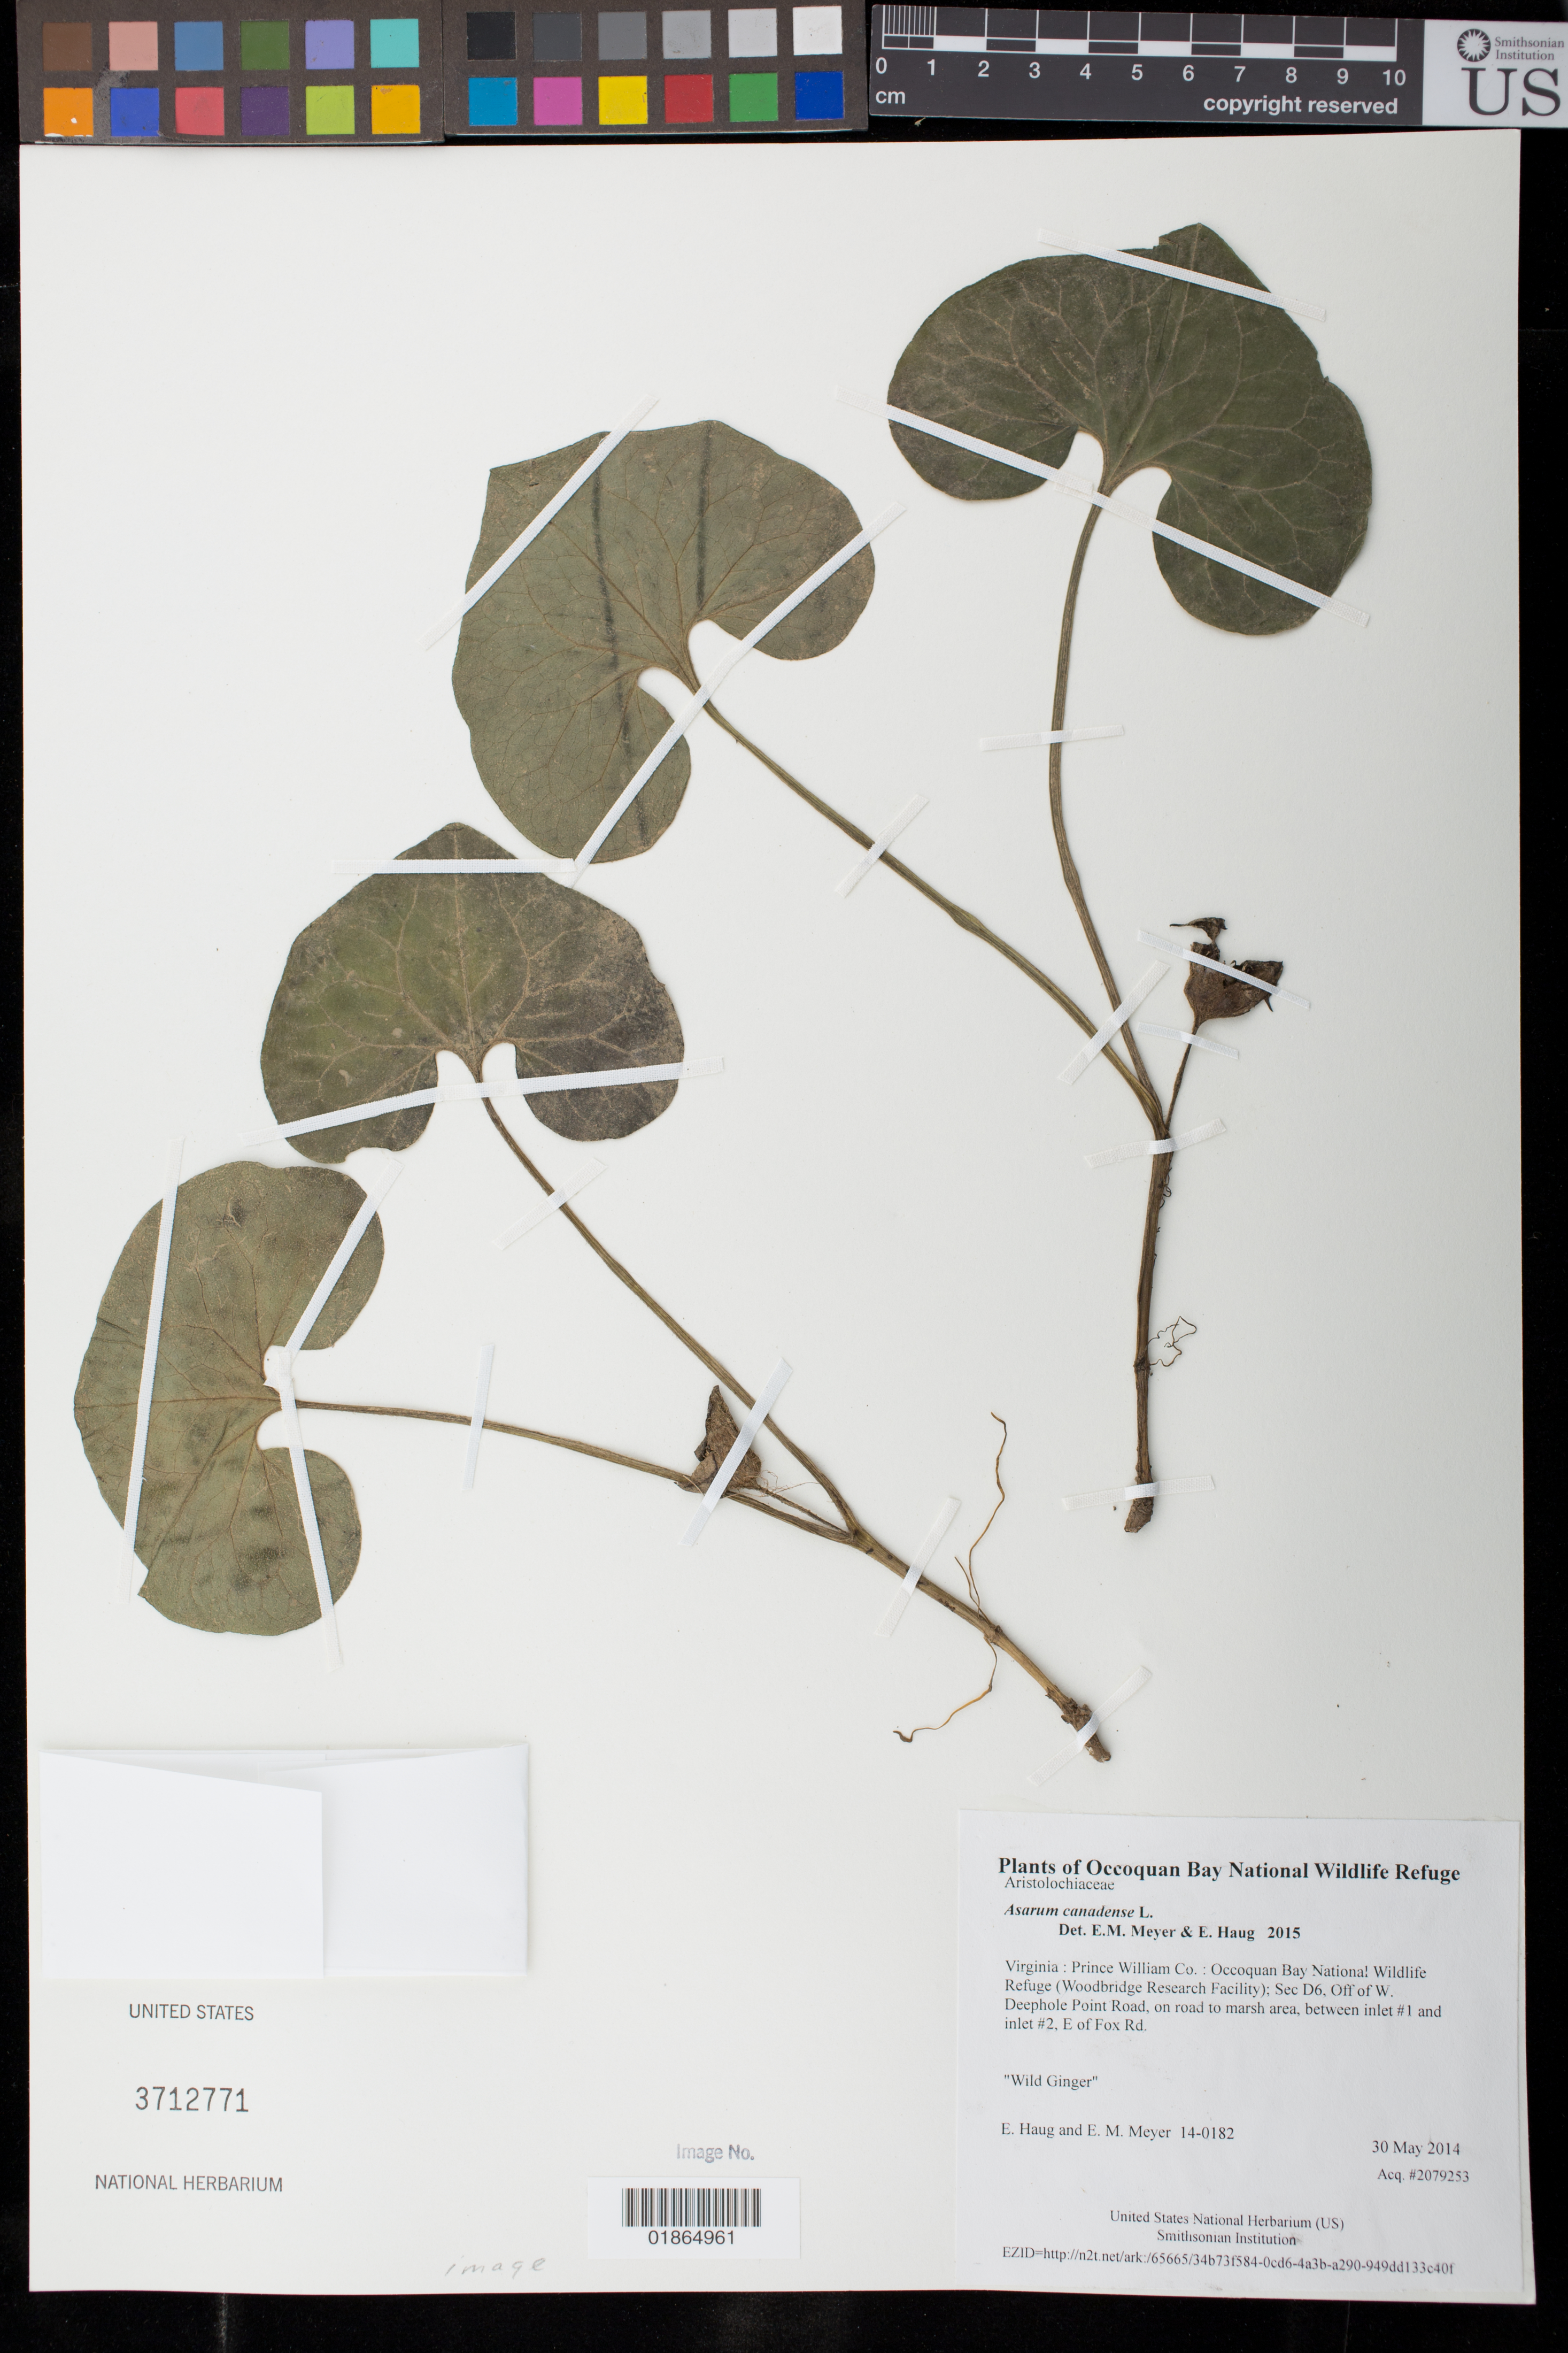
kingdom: Plantae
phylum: Tracheophyta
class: Magnoliopsida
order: Piperales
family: Aristolochiaceae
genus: Asarum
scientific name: Asarum canadense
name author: L.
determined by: Meyer, E. M.; Haug, E.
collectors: E. Haug & E. M. Meyer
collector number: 14-0182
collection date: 2014-05-30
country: United States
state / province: Virginia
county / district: Prince William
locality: Occoquan Bay National Wildlife Refuge (Woodbridge Research Facility); Sec D6, Off of W. Deephole Point Road, on road to marsh area, between inlet #1 and inlet #2, E of Fox Rd.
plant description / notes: Wild Ginger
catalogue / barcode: US 3712771